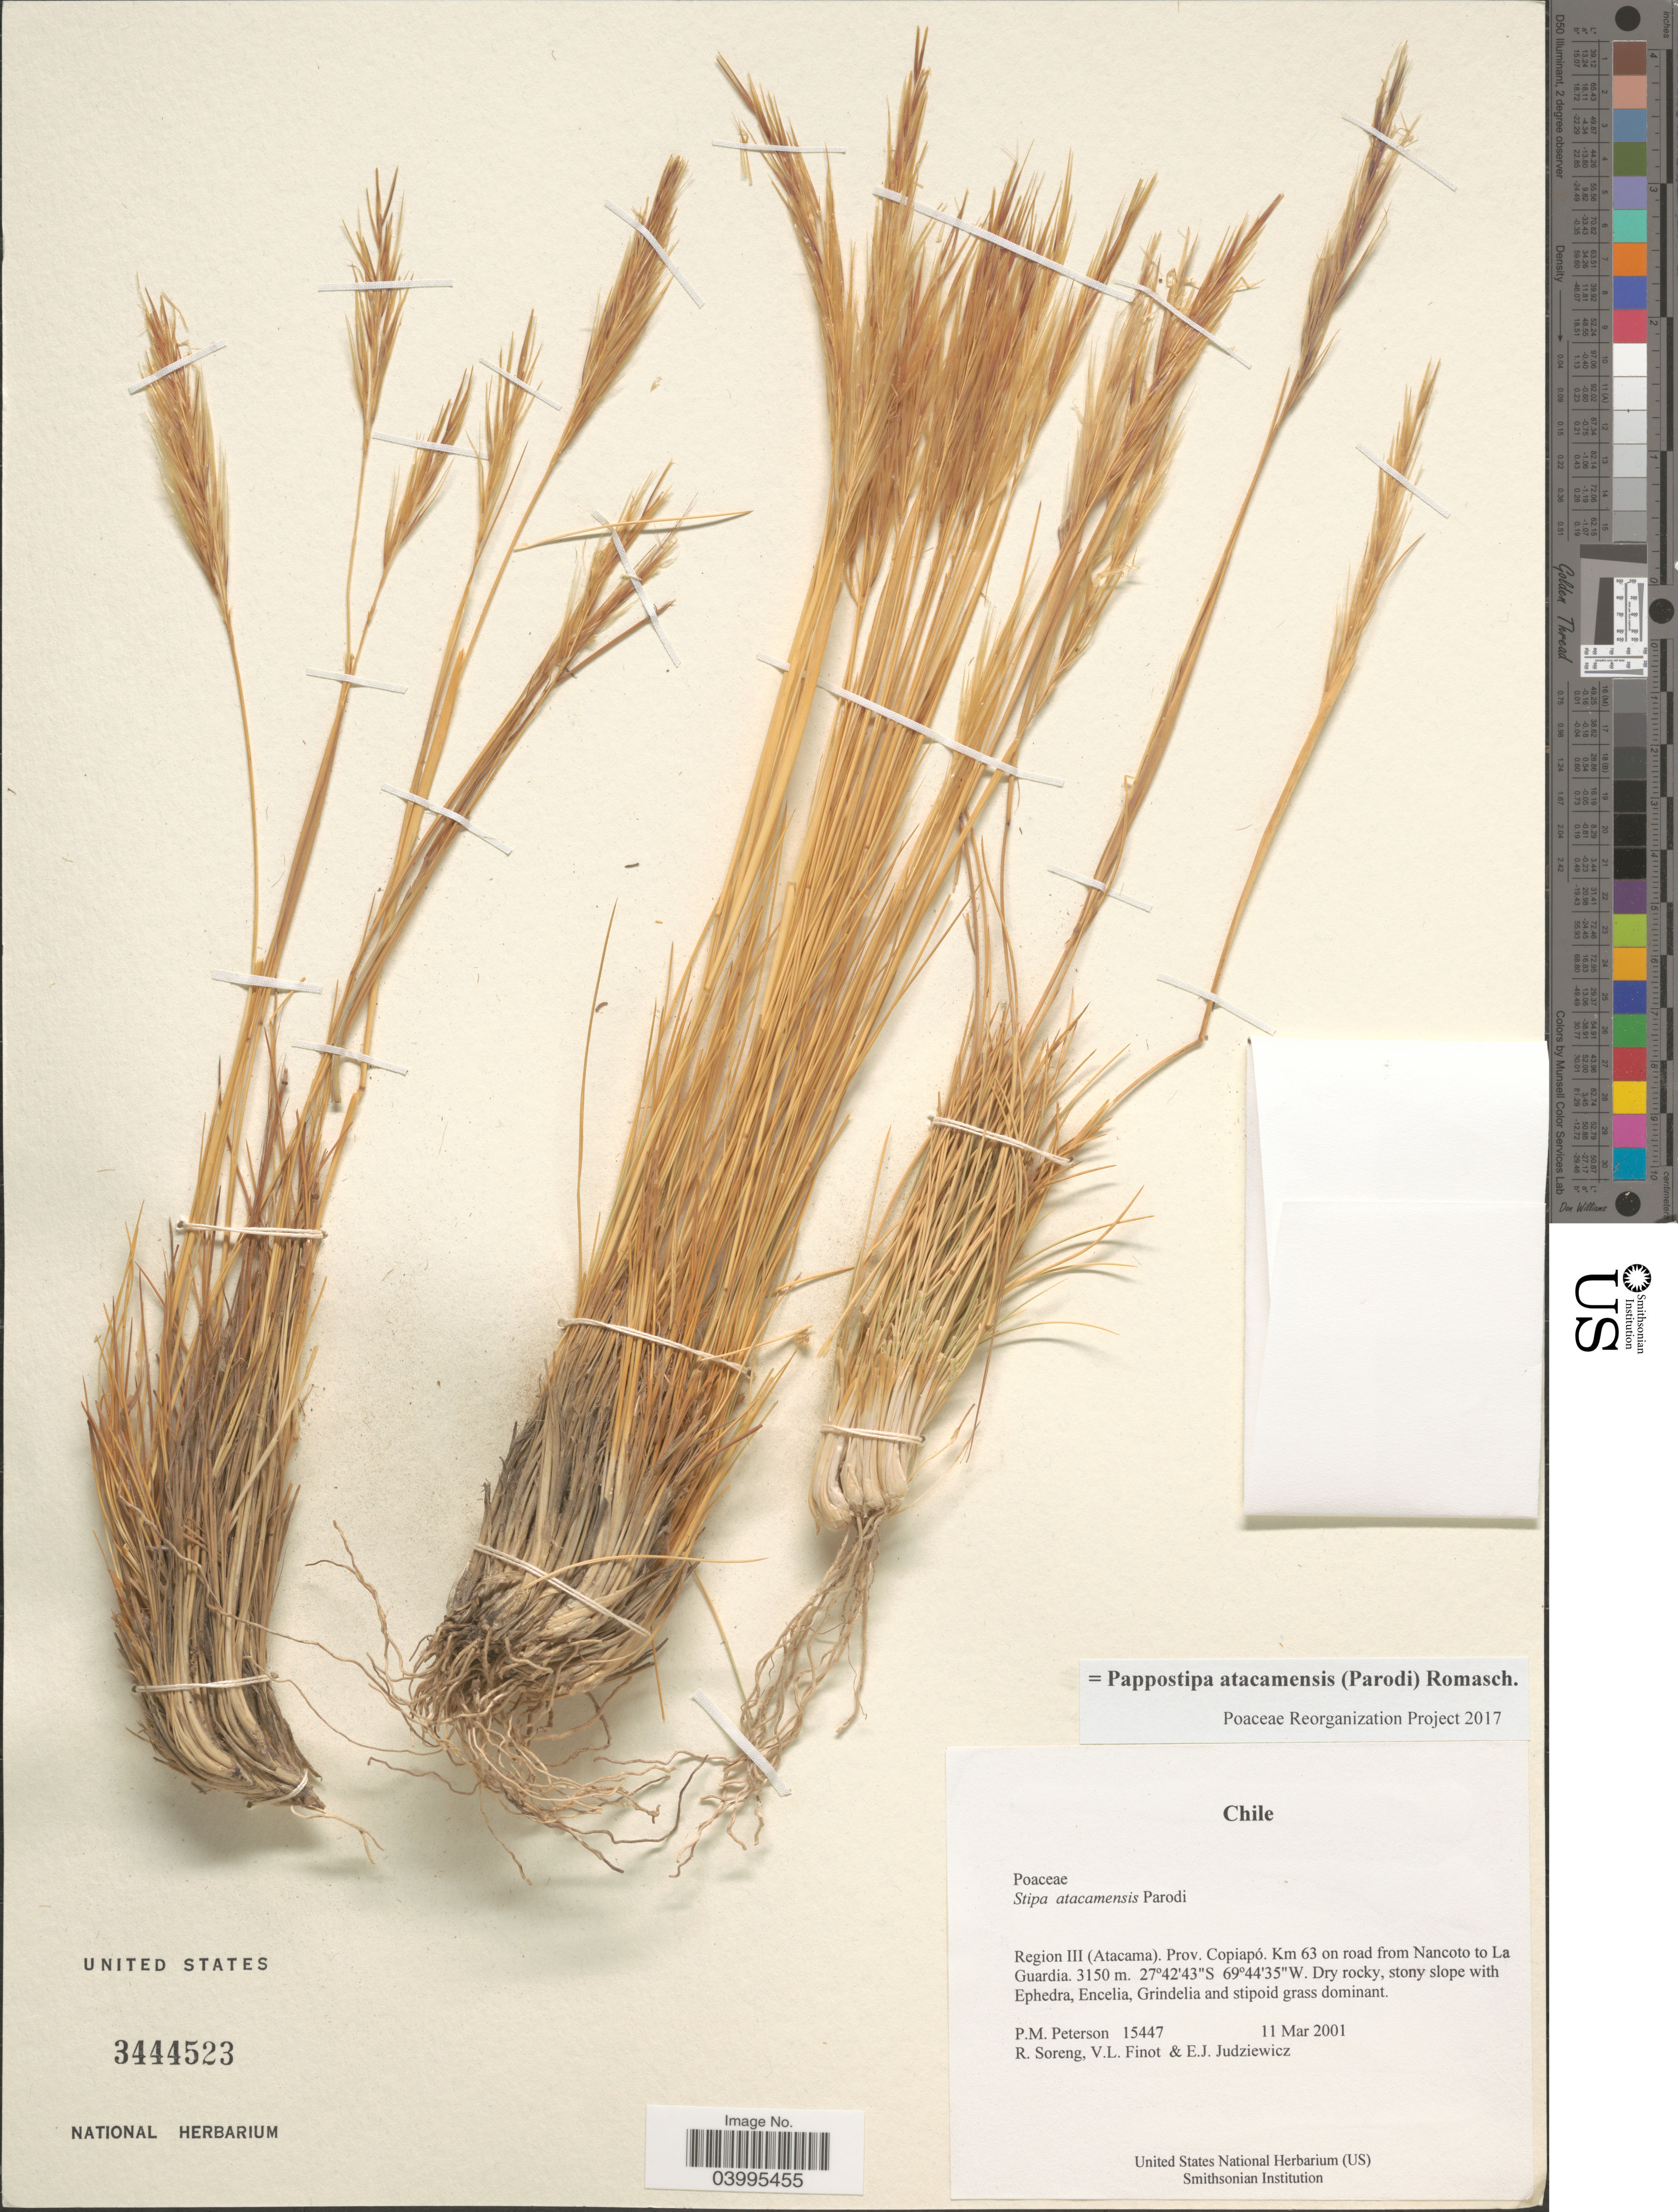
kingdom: Plantae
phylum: Tracheophyta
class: Liliopsida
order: Poales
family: Poaceae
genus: Pappostipa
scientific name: Pappostipa atacamensis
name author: (Parodi) Romasch.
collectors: P. M. Peterson, R. J. Soreng, V. Finot & E. J. Judziewicz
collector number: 15447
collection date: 2001-03-11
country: Chile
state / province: Atacama (III)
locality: Region III (Atacoma). Prov. Copiapó. Km 63 on road from Nancoto to La Guardia.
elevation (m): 3150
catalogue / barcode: US 3444523